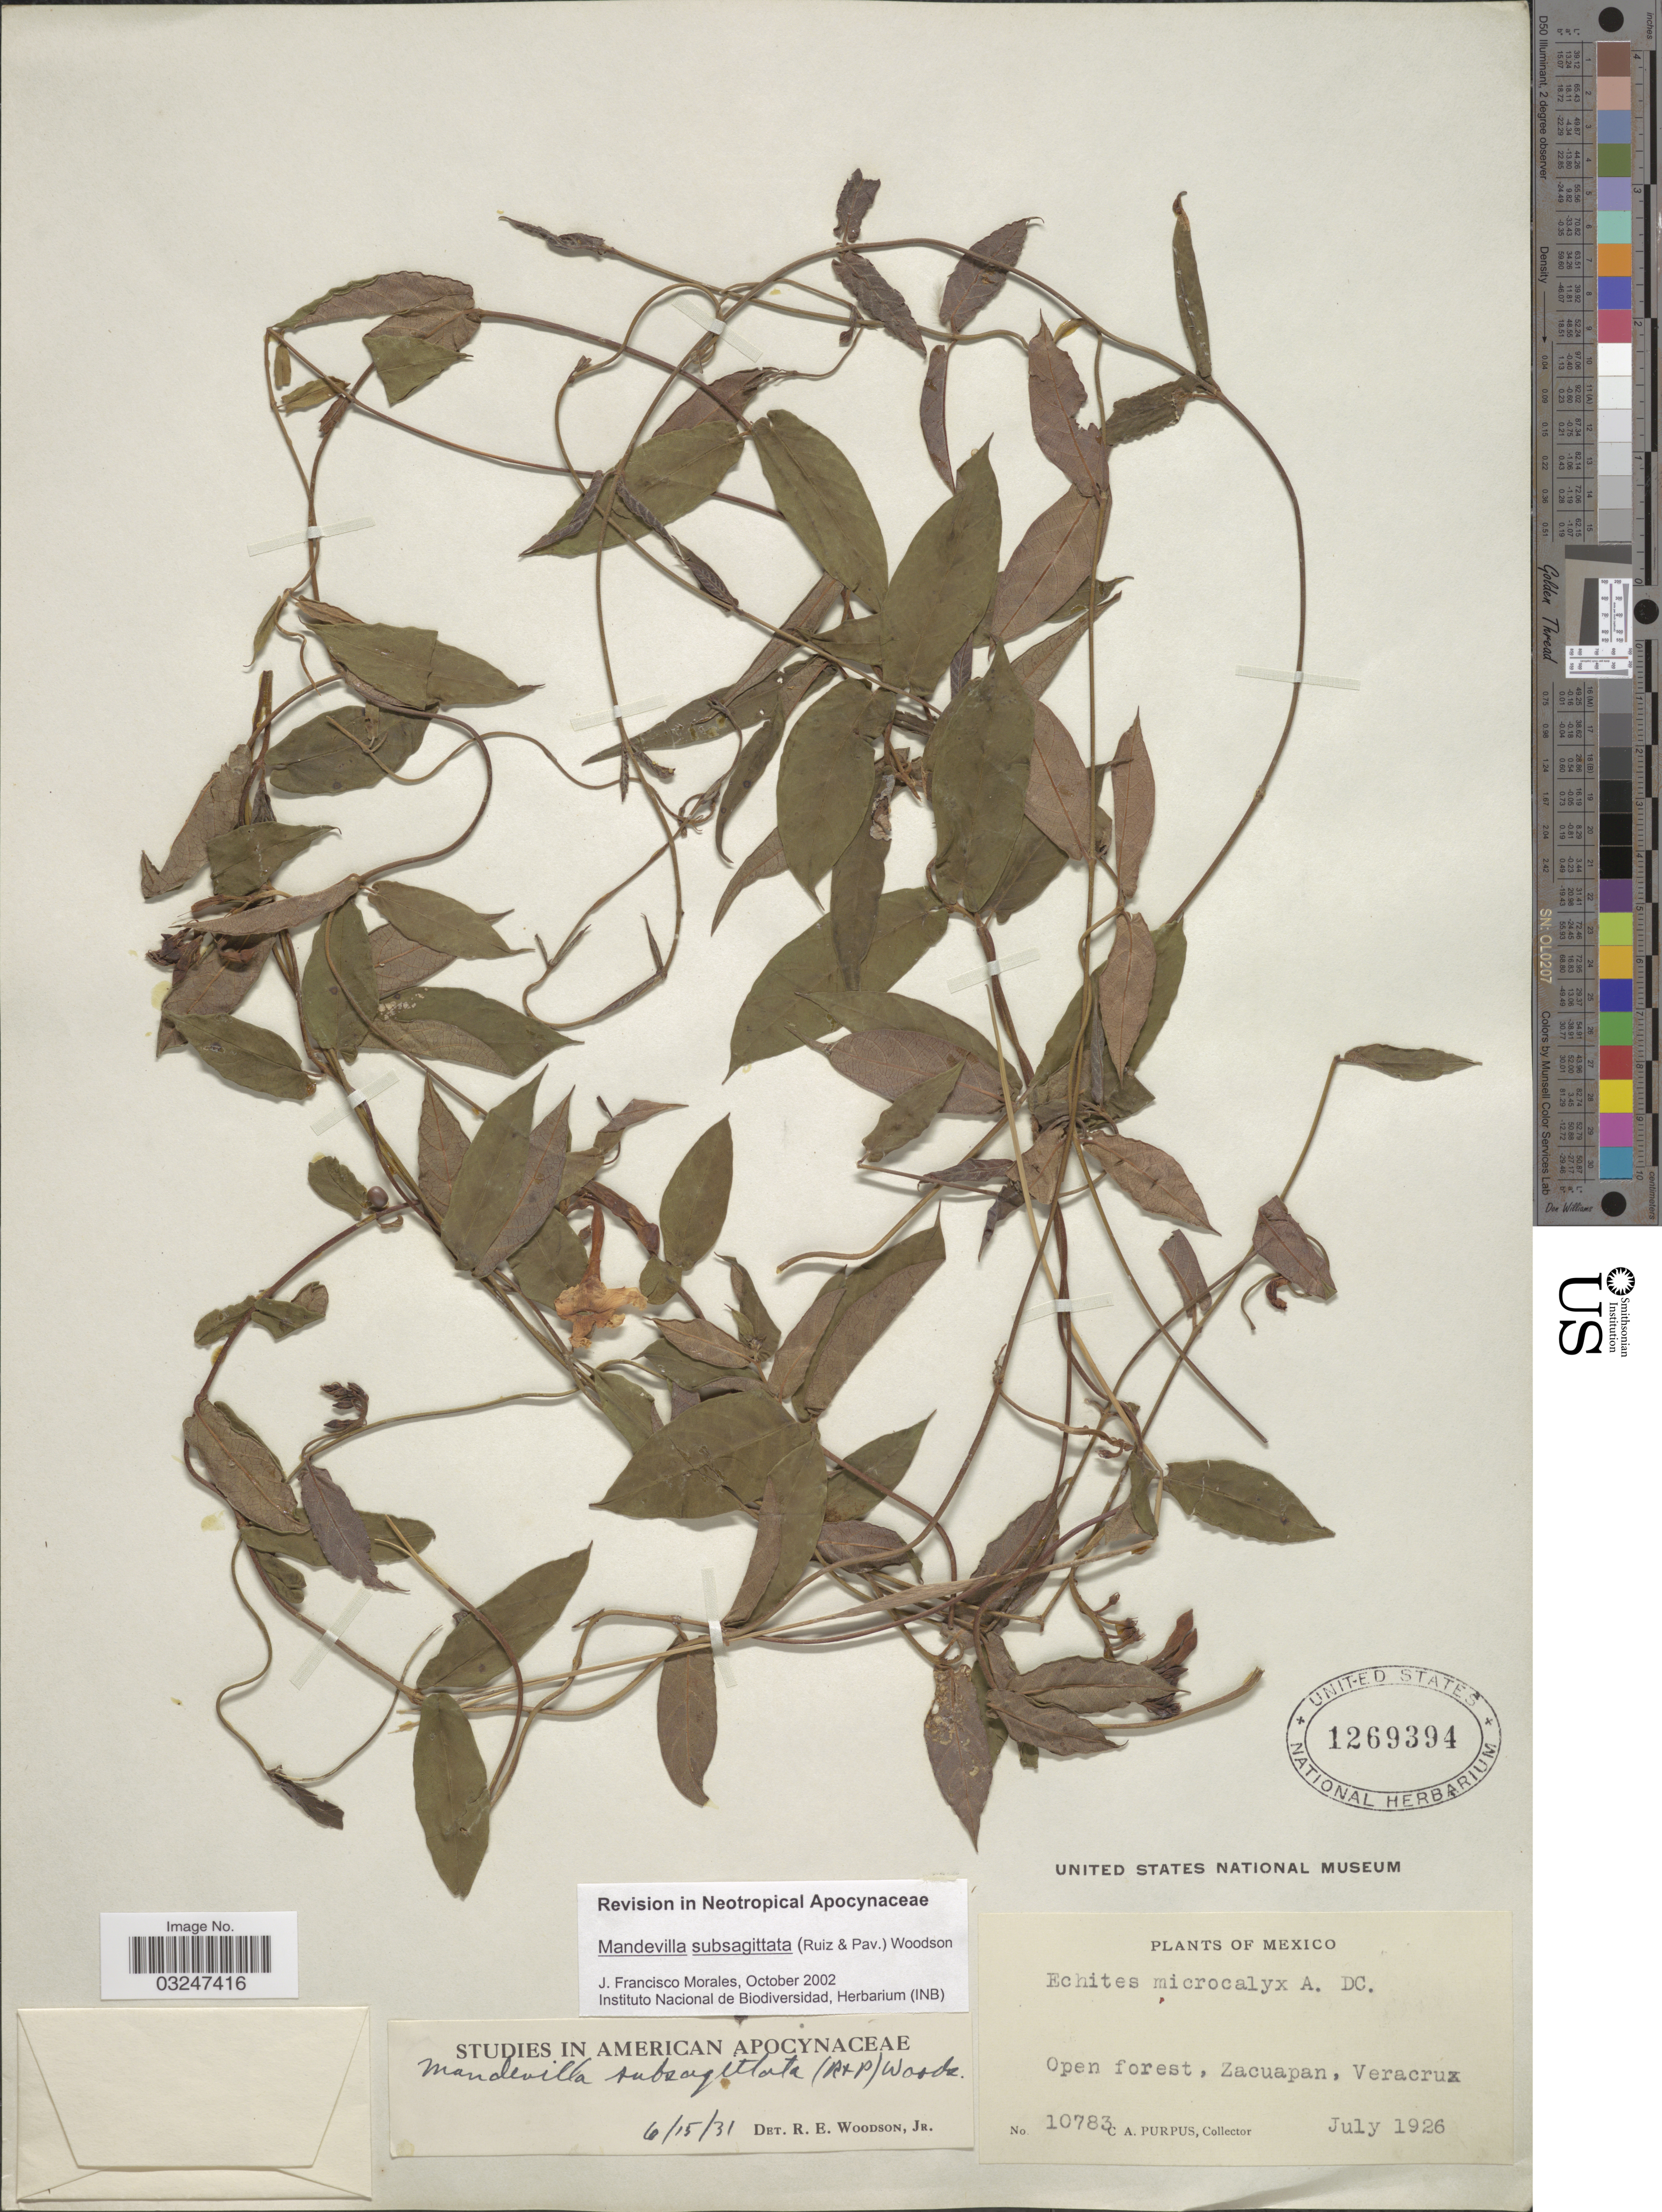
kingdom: Plantae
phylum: Tracheophyta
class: Magnoliopsida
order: Gentianales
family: Apocynaceae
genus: Mandevilla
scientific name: Mandevilla subsagittata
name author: (Ruiz & Pav.) Woodson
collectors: C. A. Purpus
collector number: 10783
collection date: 1926-07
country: Mexico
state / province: Veracruz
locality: Open forest, Zacuapan, Veracruz.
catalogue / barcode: US 1269394